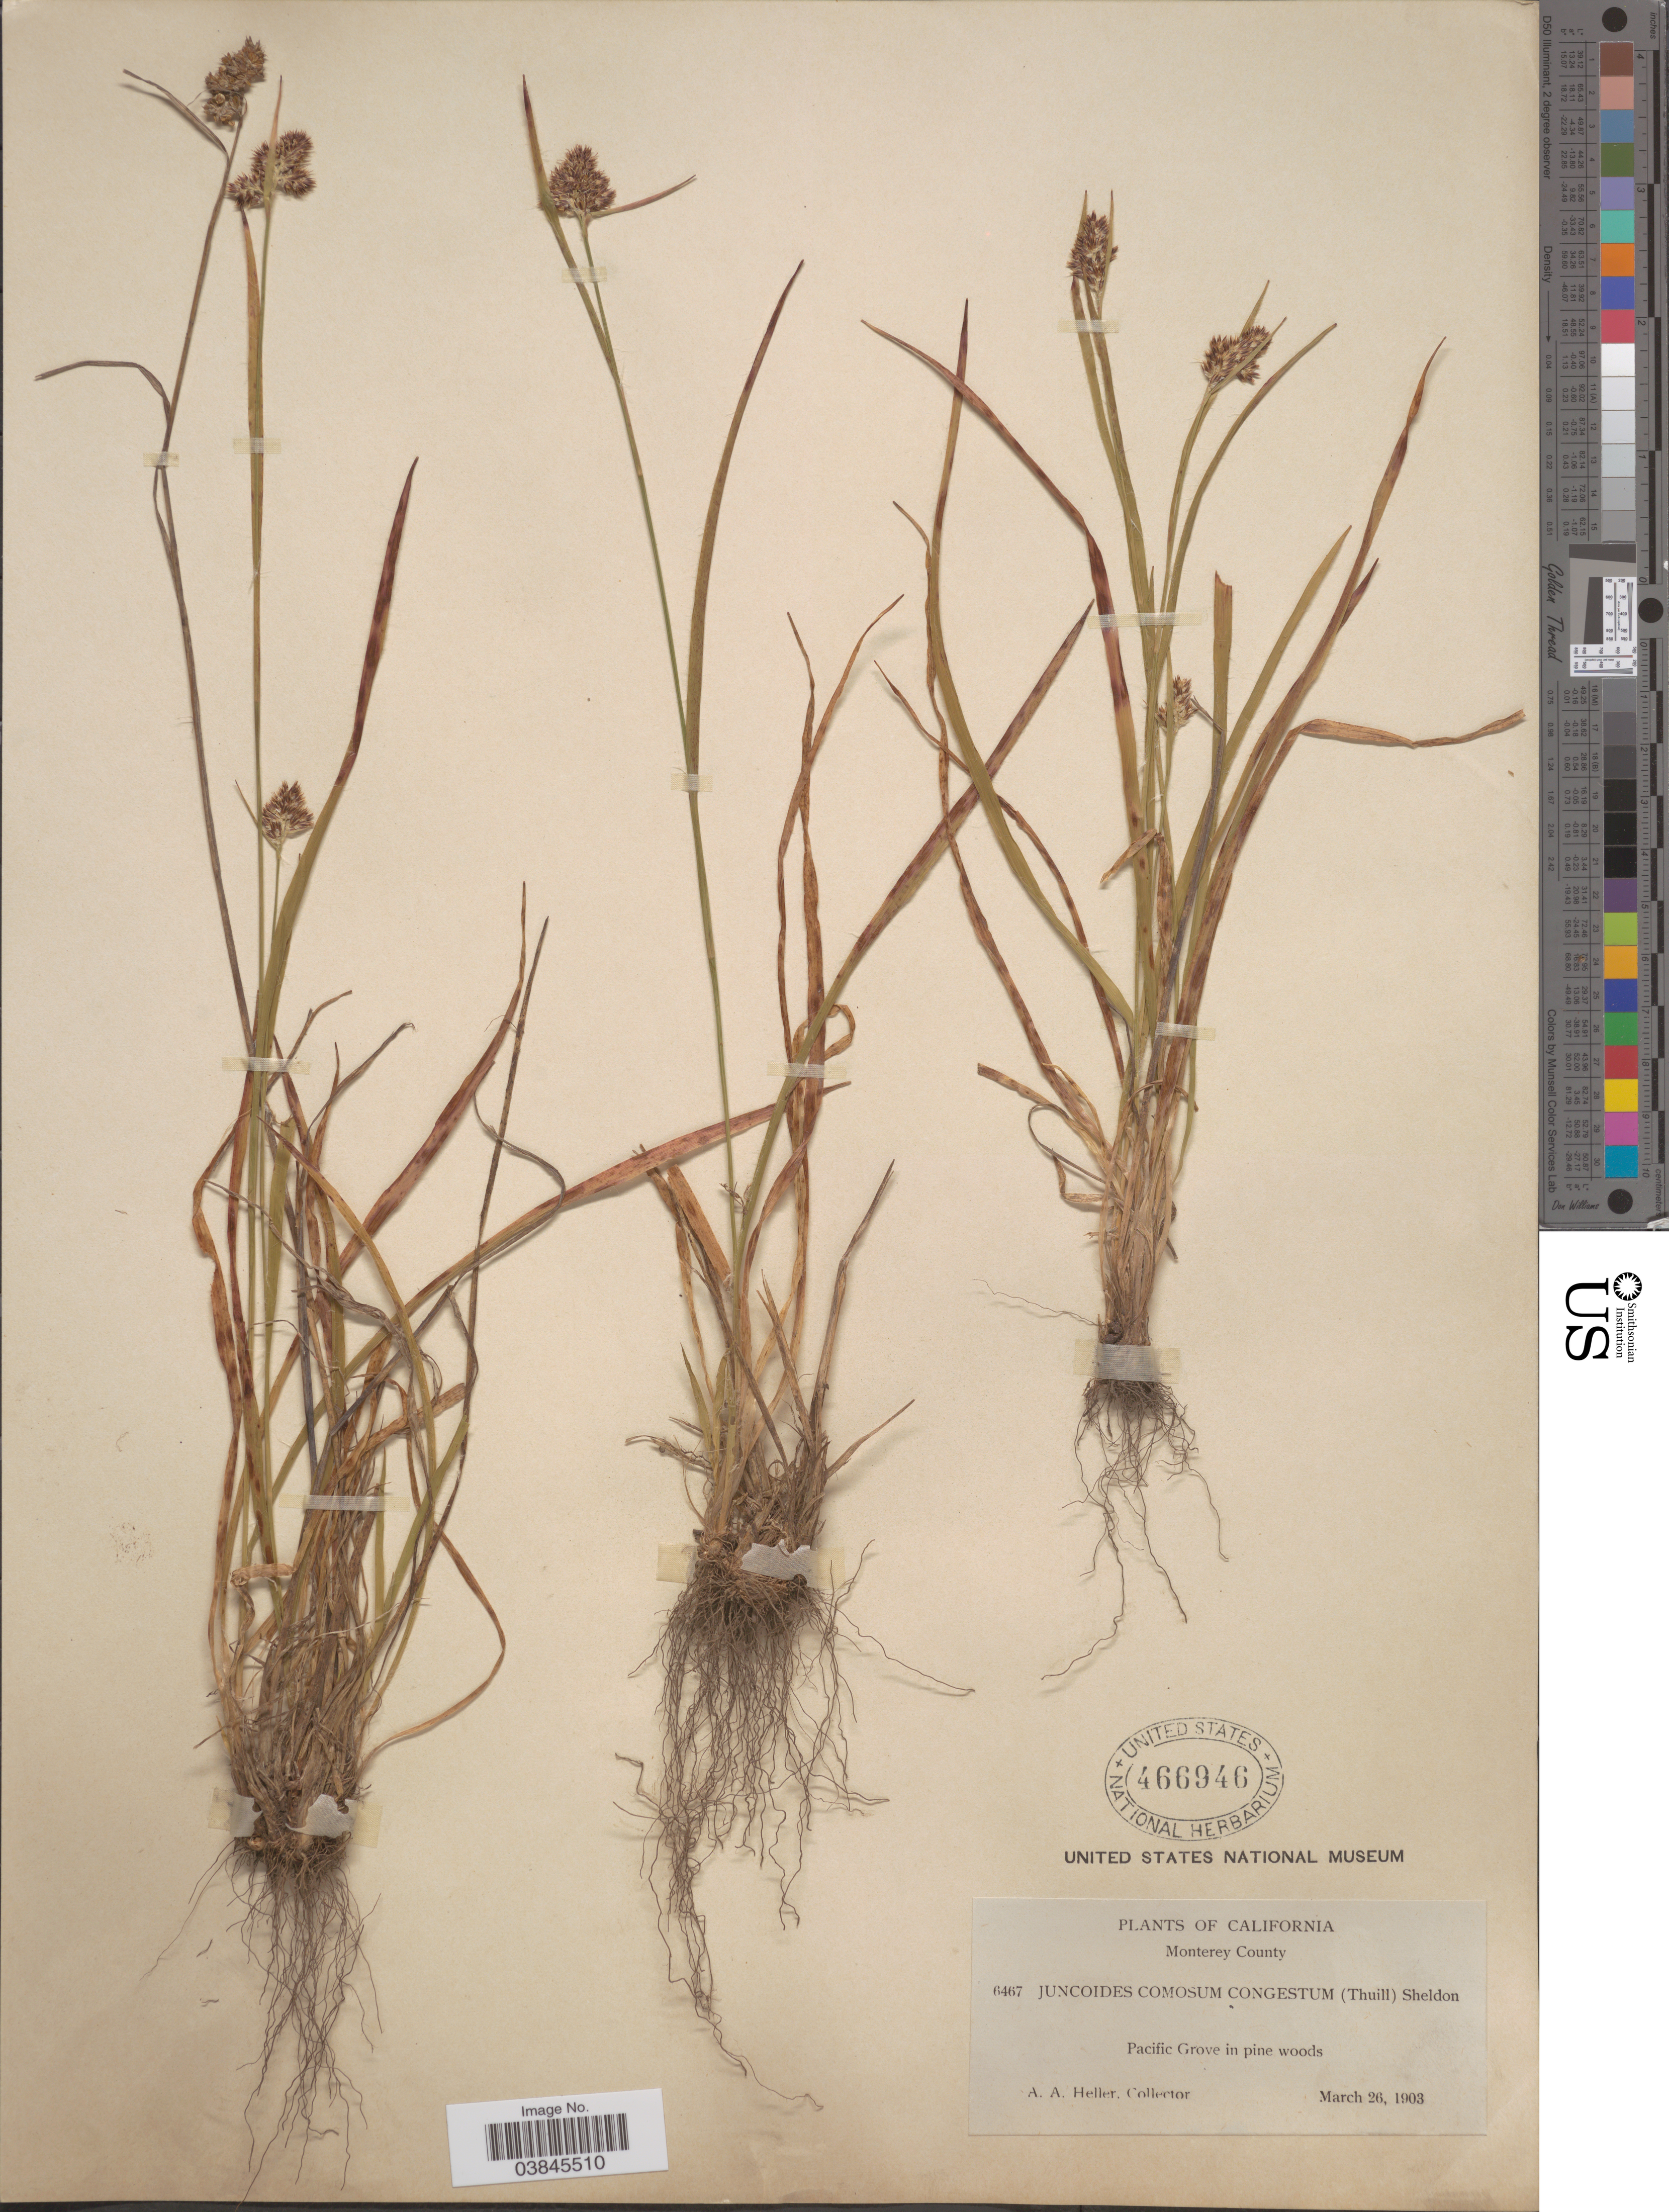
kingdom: Plantae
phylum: Tracheophyta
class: Liliopsida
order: Poales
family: Juncaceae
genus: Luzula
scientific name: Luzula campestris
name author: (L.) DC.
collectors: A. A. Heller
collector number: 6467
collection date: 1903-03-26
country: United States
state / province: California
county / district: Monterey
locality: Monterey County. Pacific Grove in pine woods.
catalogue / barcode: US 466946